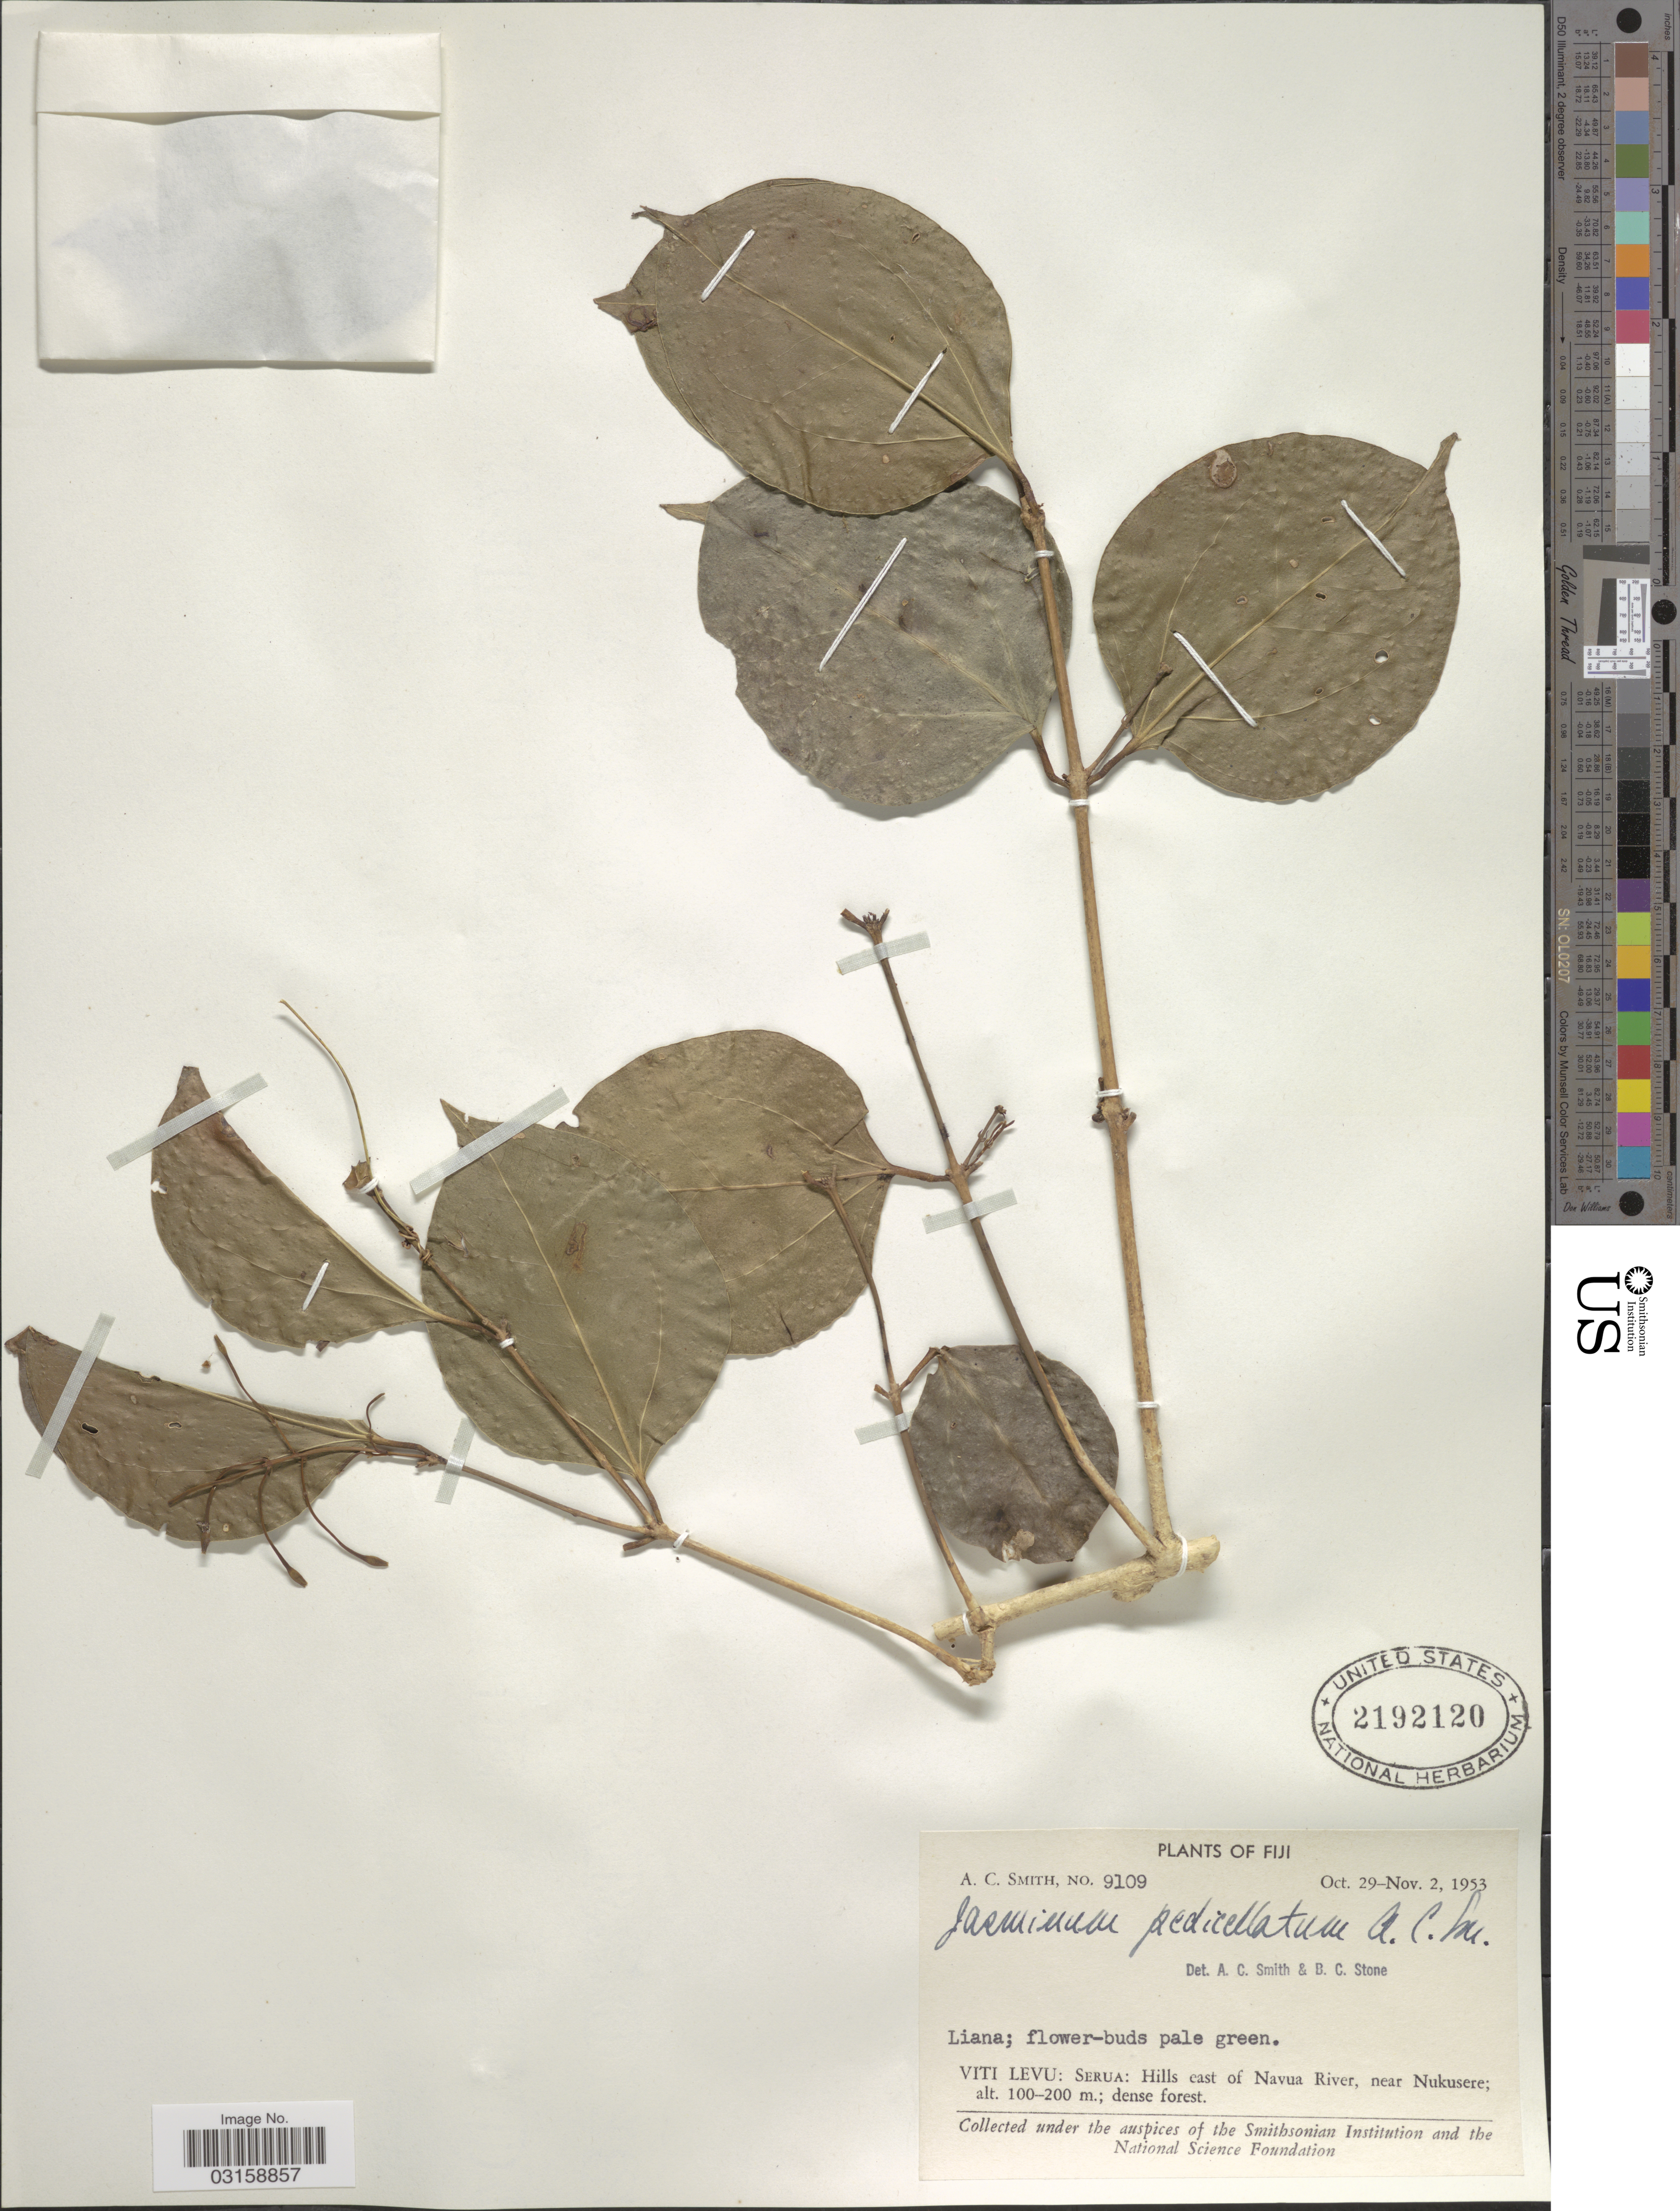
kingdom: Plantae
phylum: Tracheophyta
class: Magnoliopsida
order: Lamiales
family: Oleaceae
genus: Jasminum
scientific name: Jasminum pedicellatum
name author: A.C. Sm.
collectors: A. C. Smith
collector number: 9109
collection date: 1953-10-29/1953-11-02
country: Fiji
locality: Viti Levu: Serua: Hills east of Navua River, near Nukusere.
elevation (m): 100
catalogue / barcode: US 2192120